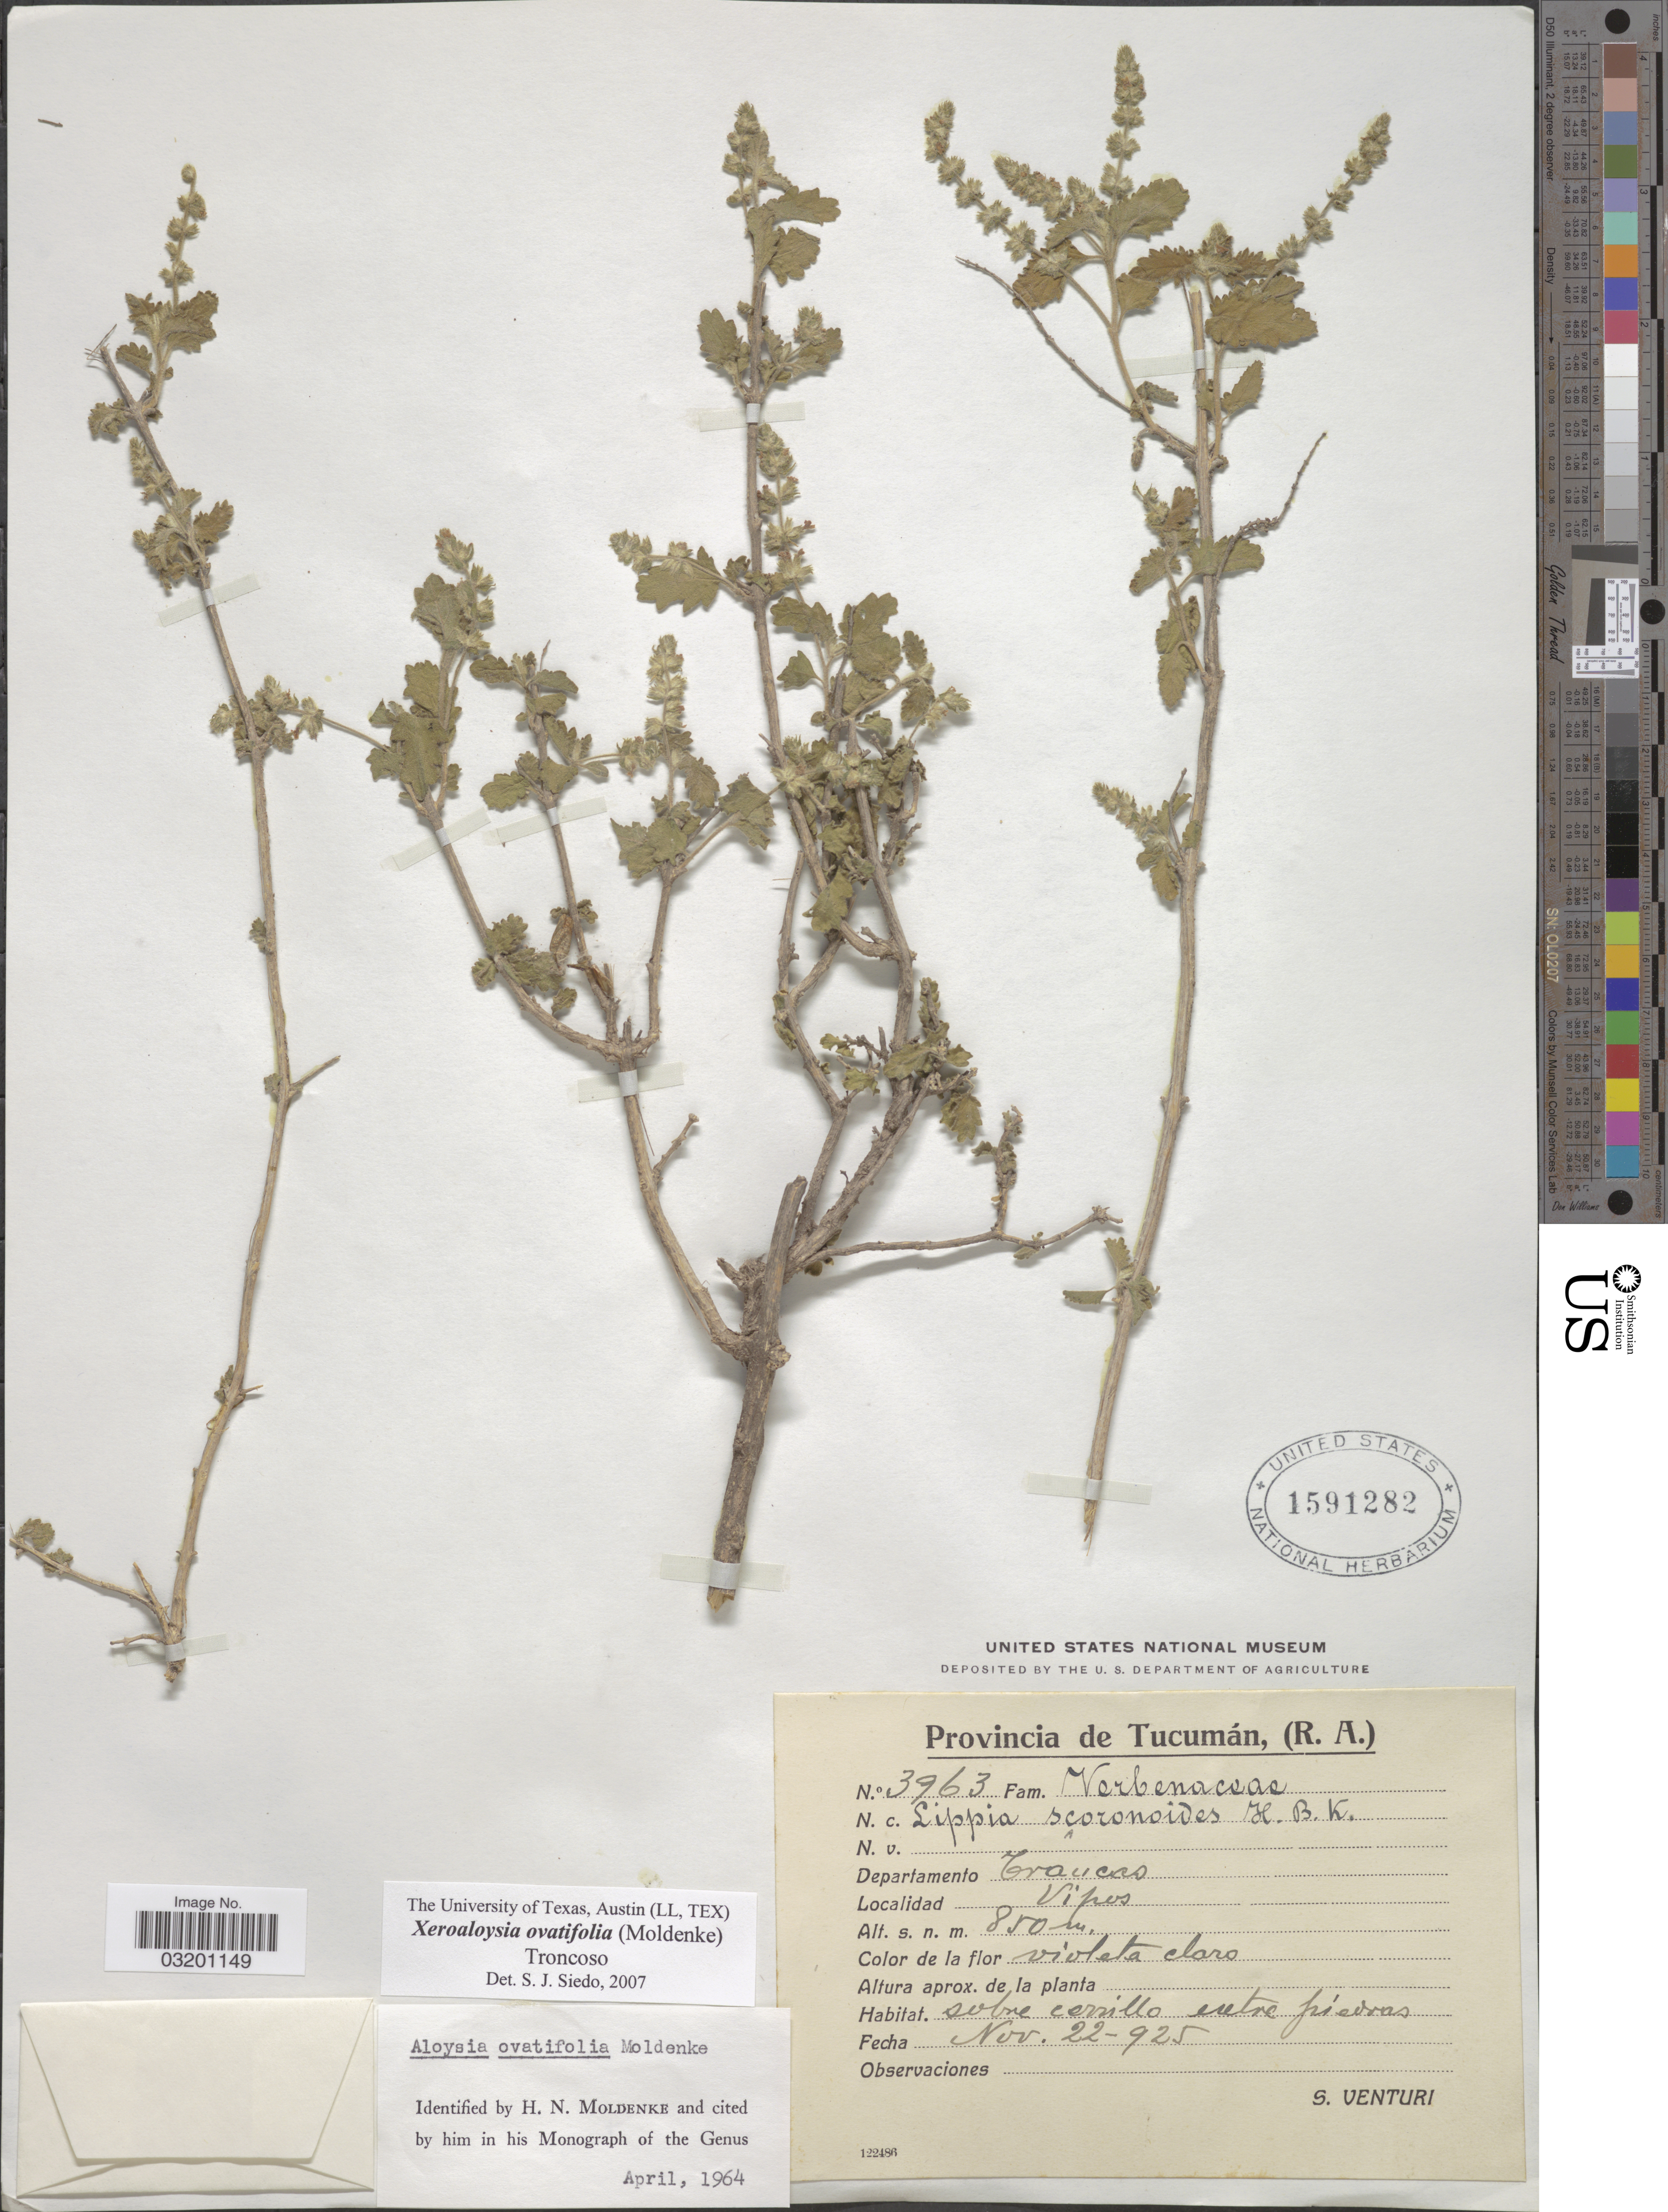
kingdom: Plantae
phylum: Tracheophyta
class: Magnoliopsida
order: Lamiales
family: Verbenaceae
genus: Xeroaloysia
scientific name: Xeroaloysia ovatifolia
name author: (Moldenke) Tronc.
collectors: S. Venturi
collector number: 3963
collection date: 1925-11-22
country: Argentina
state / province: Tucuman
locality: Departamento Trancas. Vipos.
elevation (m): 850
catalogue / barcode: US 1591282